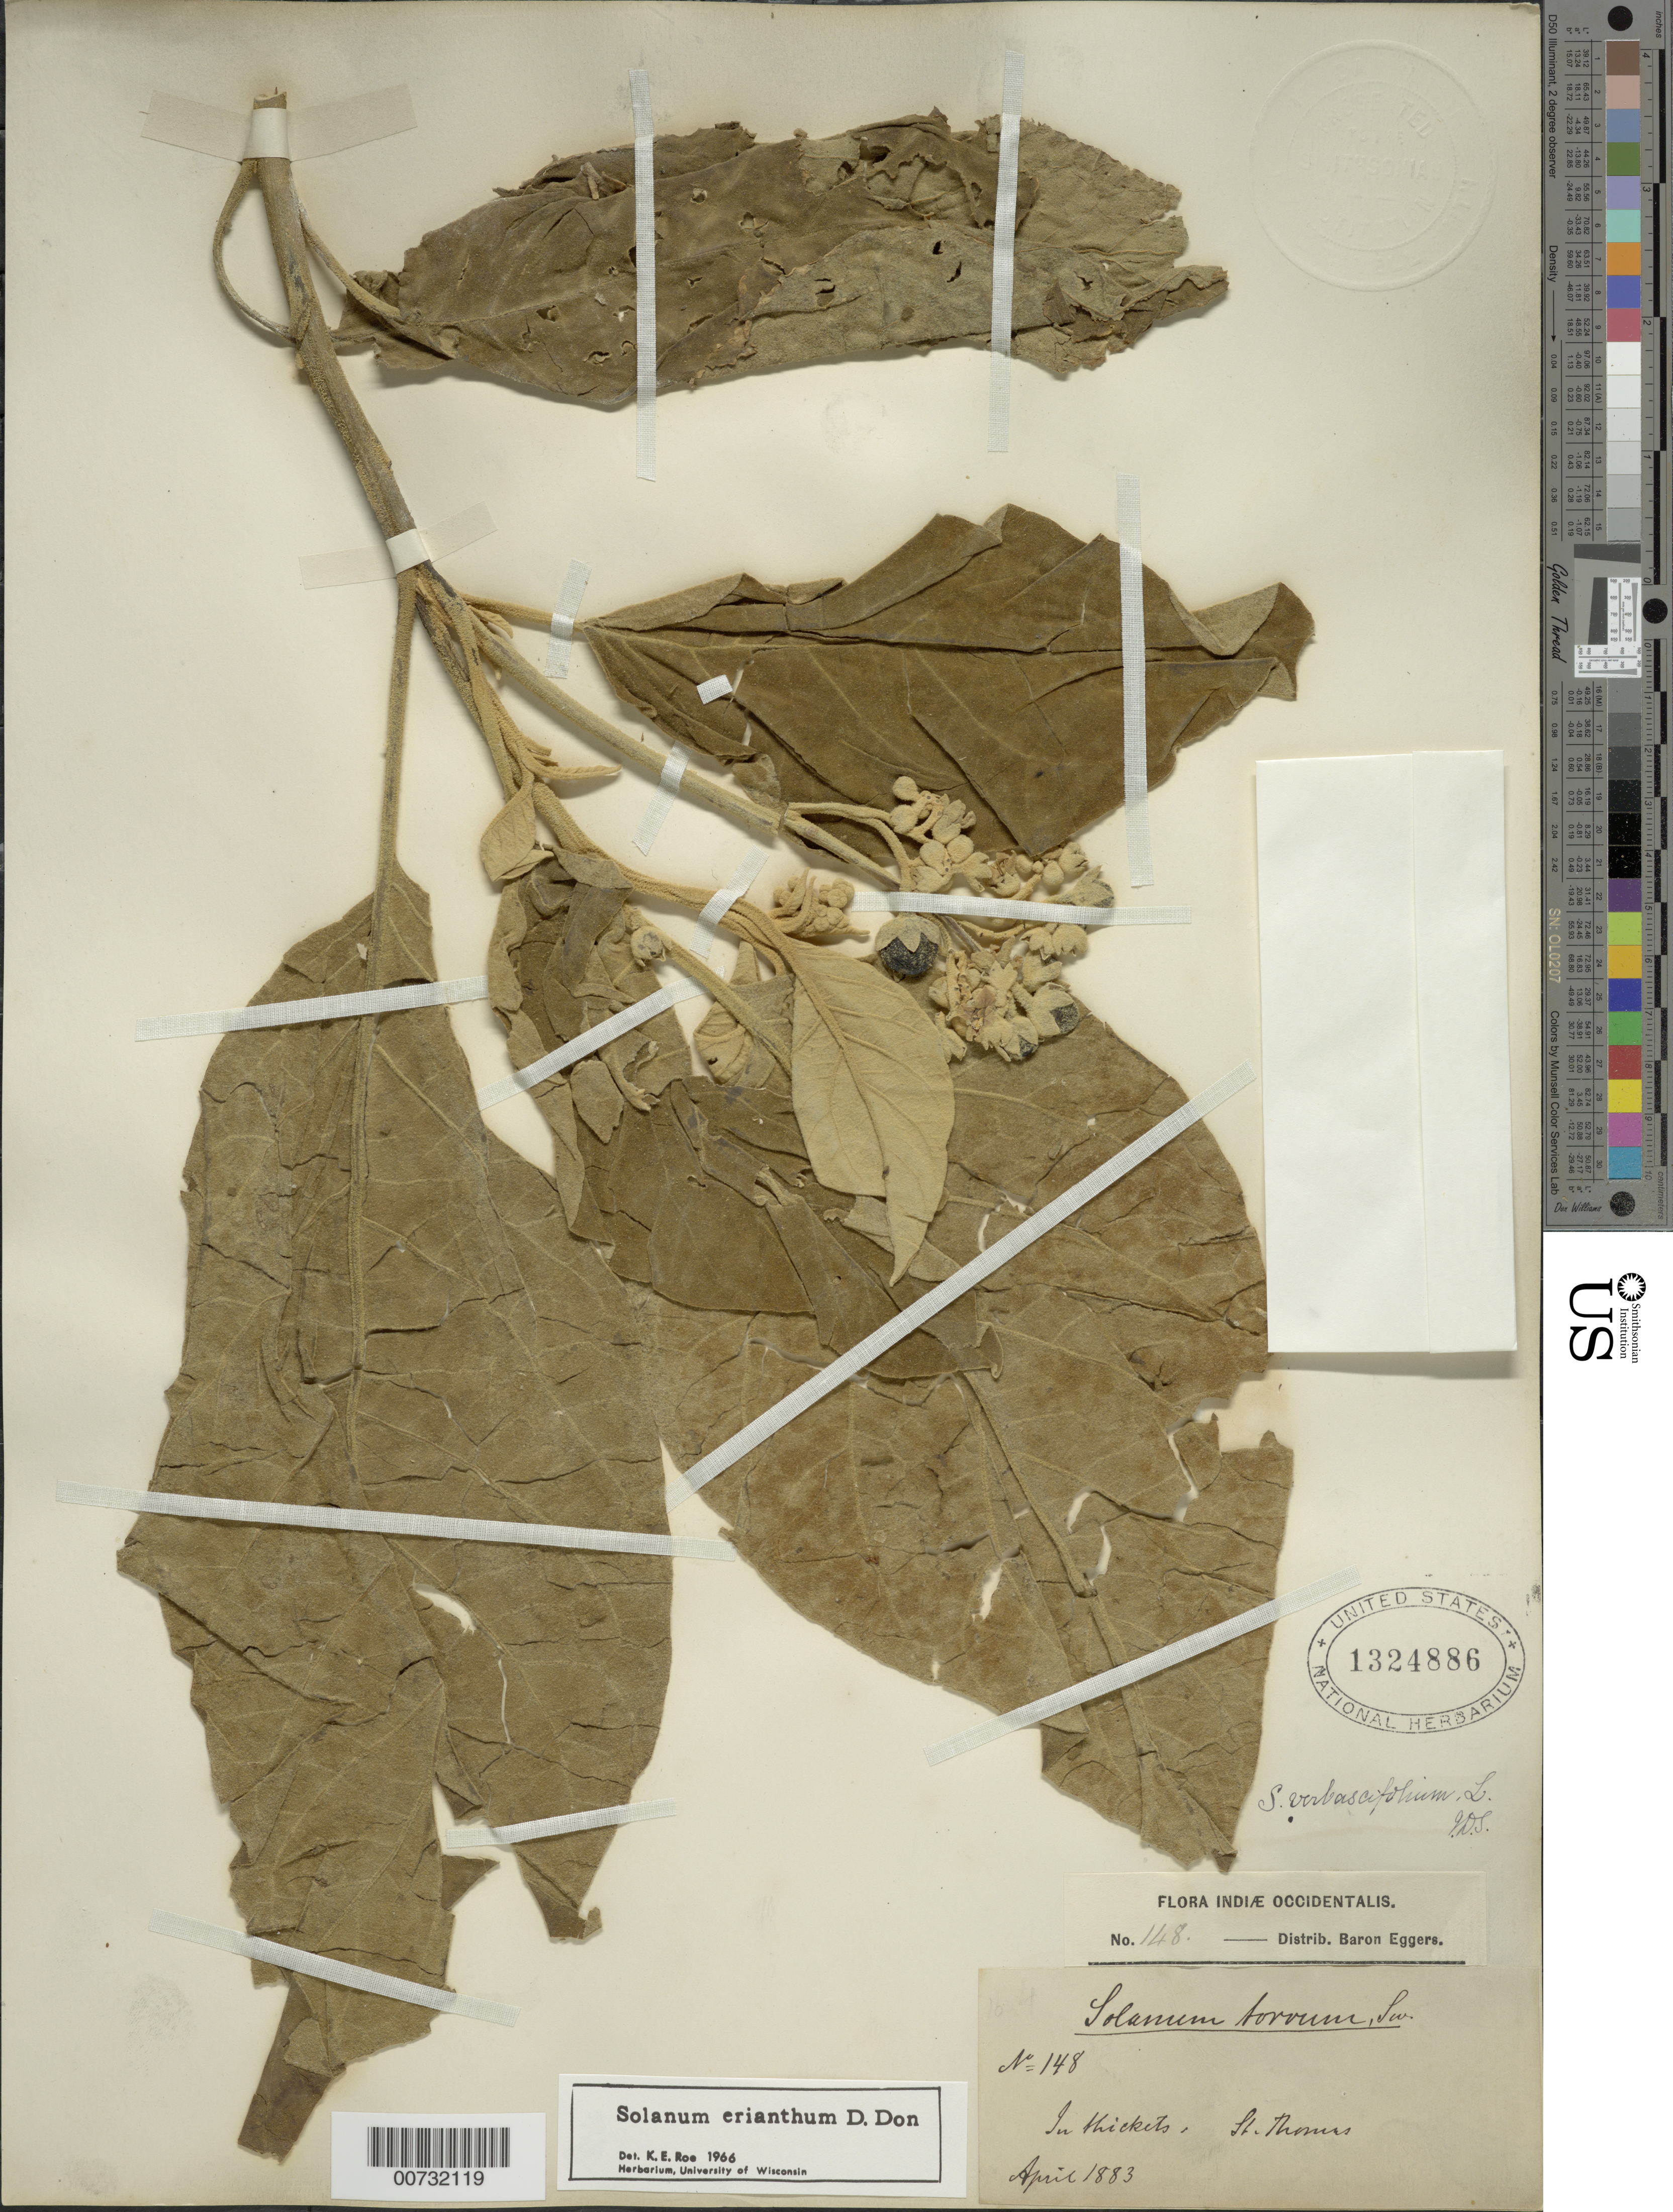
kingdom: Plantae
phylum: Tracheophyta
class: Magnoliopsida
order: Solanales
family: Solanaceae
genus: Solanum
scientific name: Solanum erianthum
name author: D. Don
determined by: Roe, K. E.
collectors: H. F. A. von Eggers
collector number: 148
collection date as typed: Apr 1883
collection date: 1883-04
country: U.S. Virgin Islands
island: St. Thomas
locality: St. Thomas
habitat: In thickets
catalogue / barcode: US 1324886